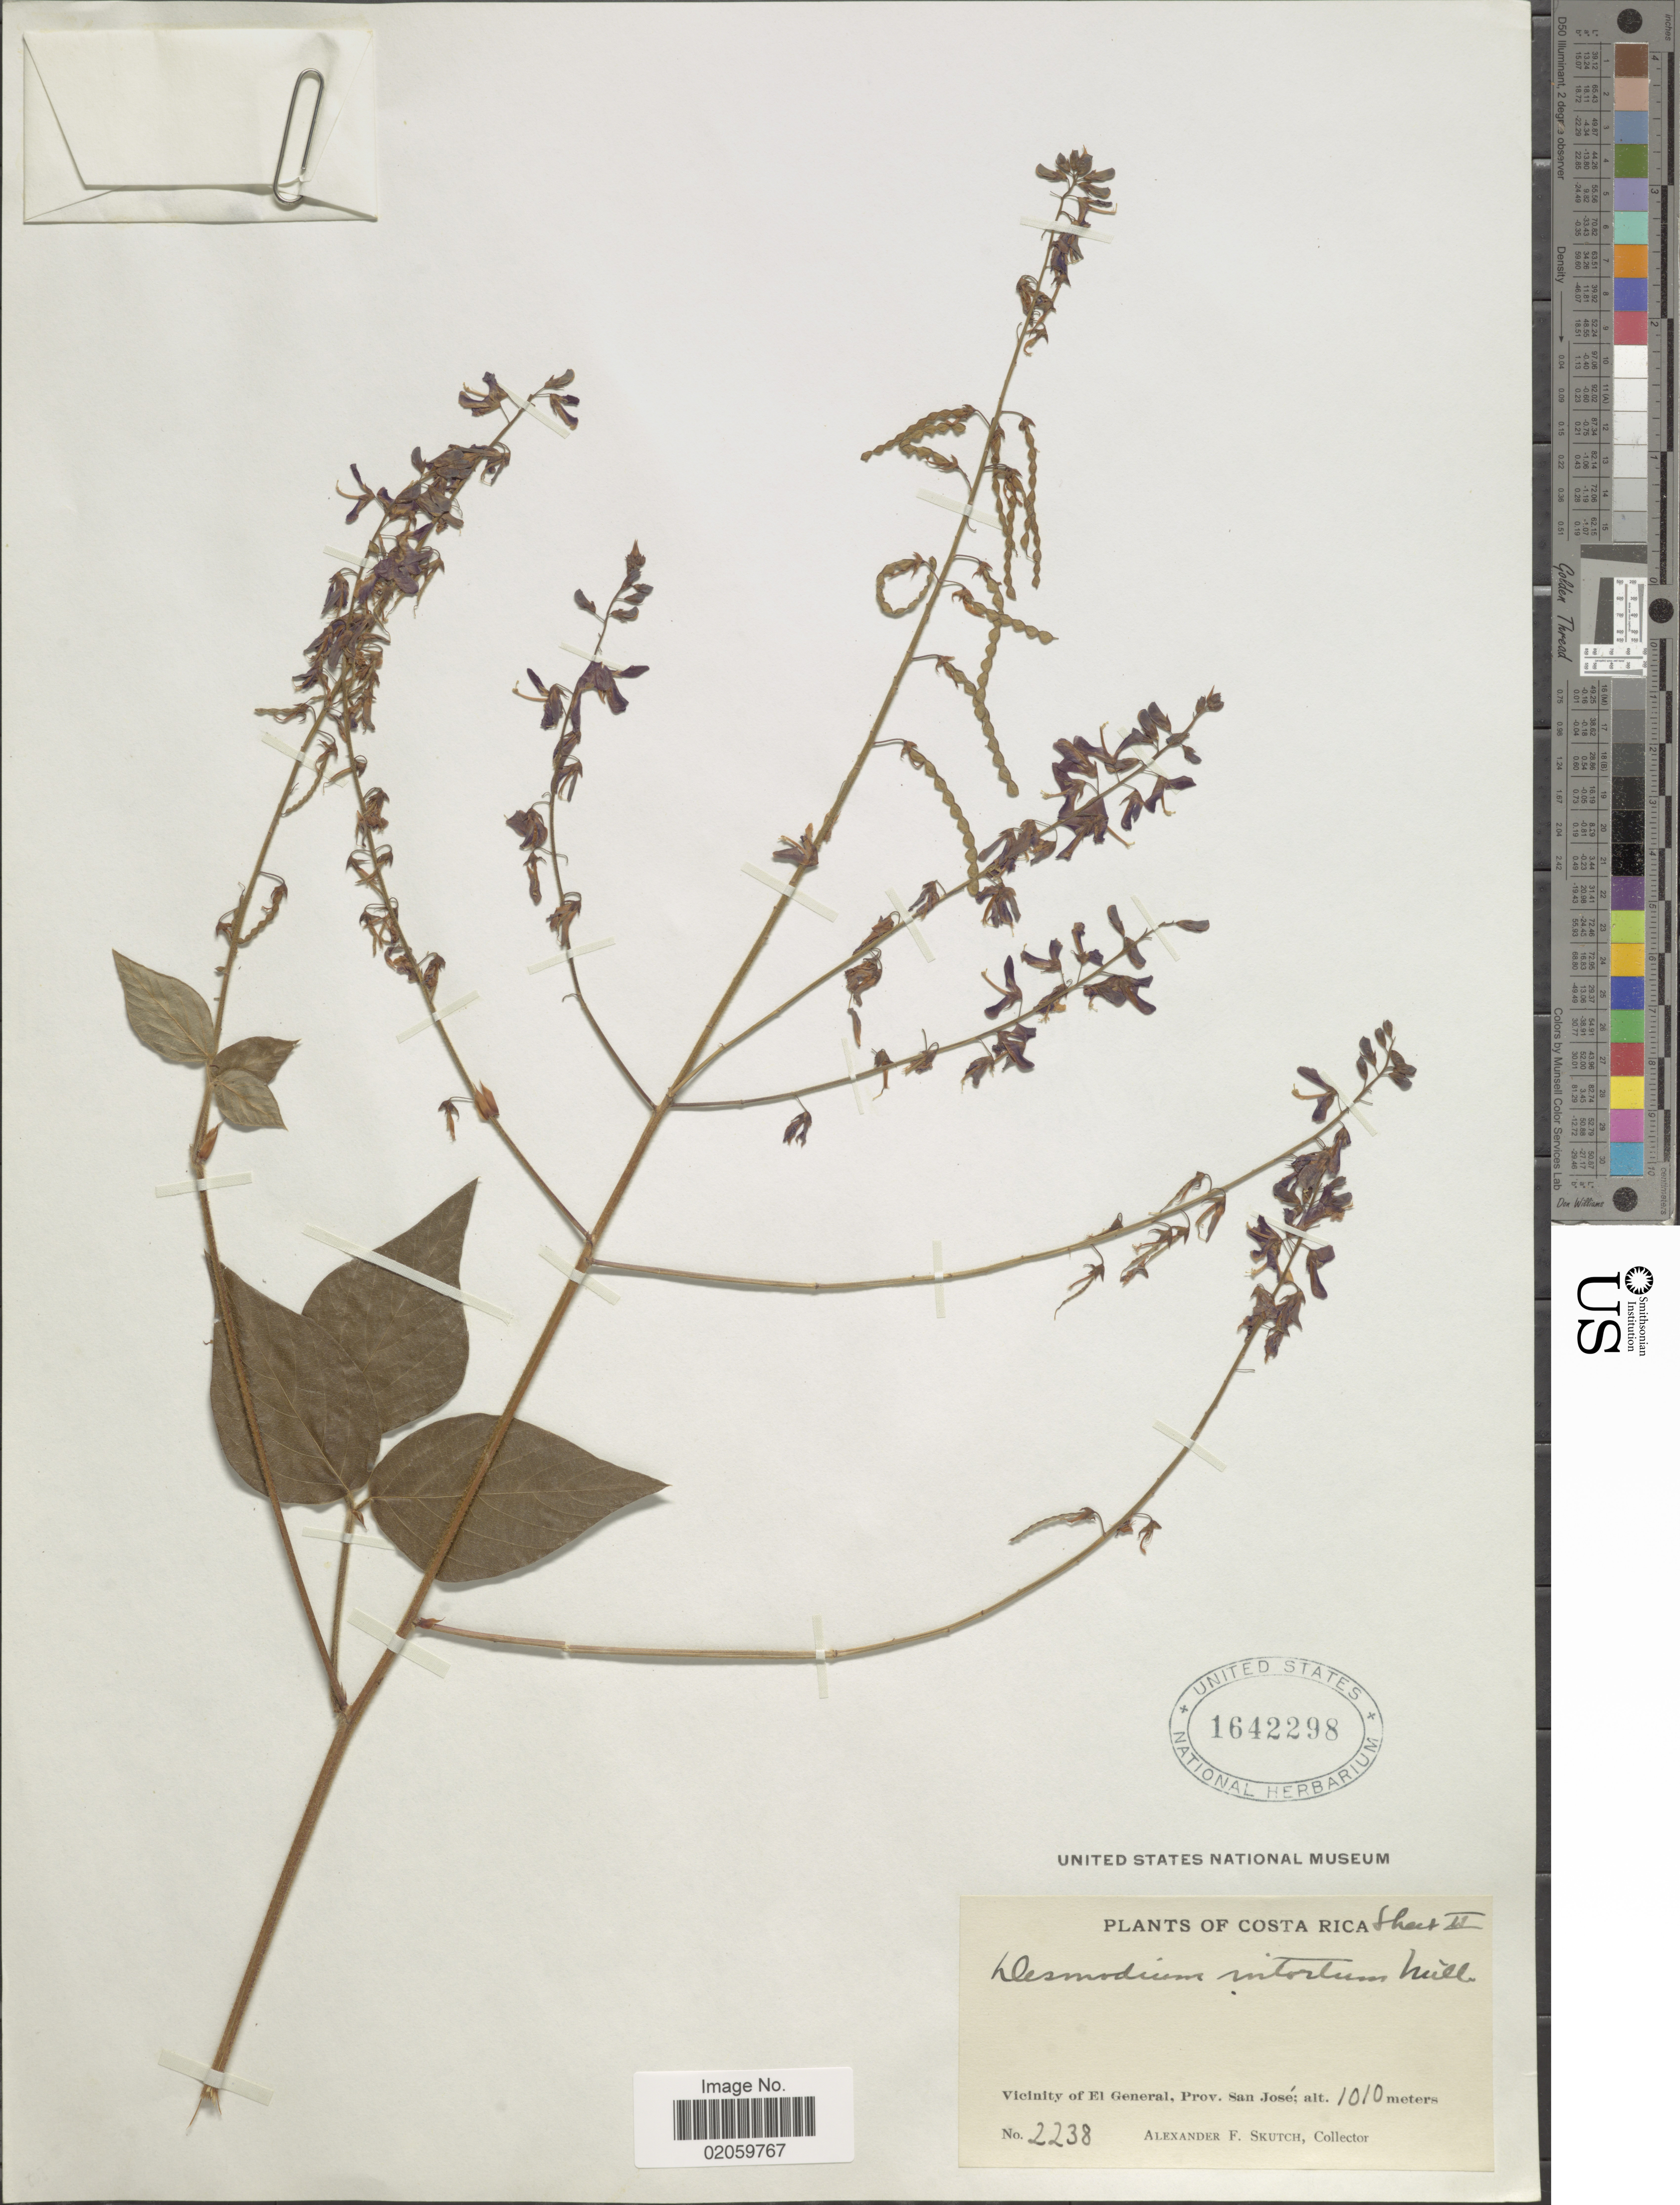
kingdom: Plantae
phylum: Tracheophyta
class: Magnoliopsida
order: Fabales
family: Fabaceae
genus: Desmodium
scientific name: Desmodium intortum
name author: (Mill.) Urb.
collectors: A. F. Skutch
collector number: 2238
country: Costa Rica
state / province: San José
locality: Vicinity of El General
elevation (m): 1010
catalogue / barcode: US 1642298